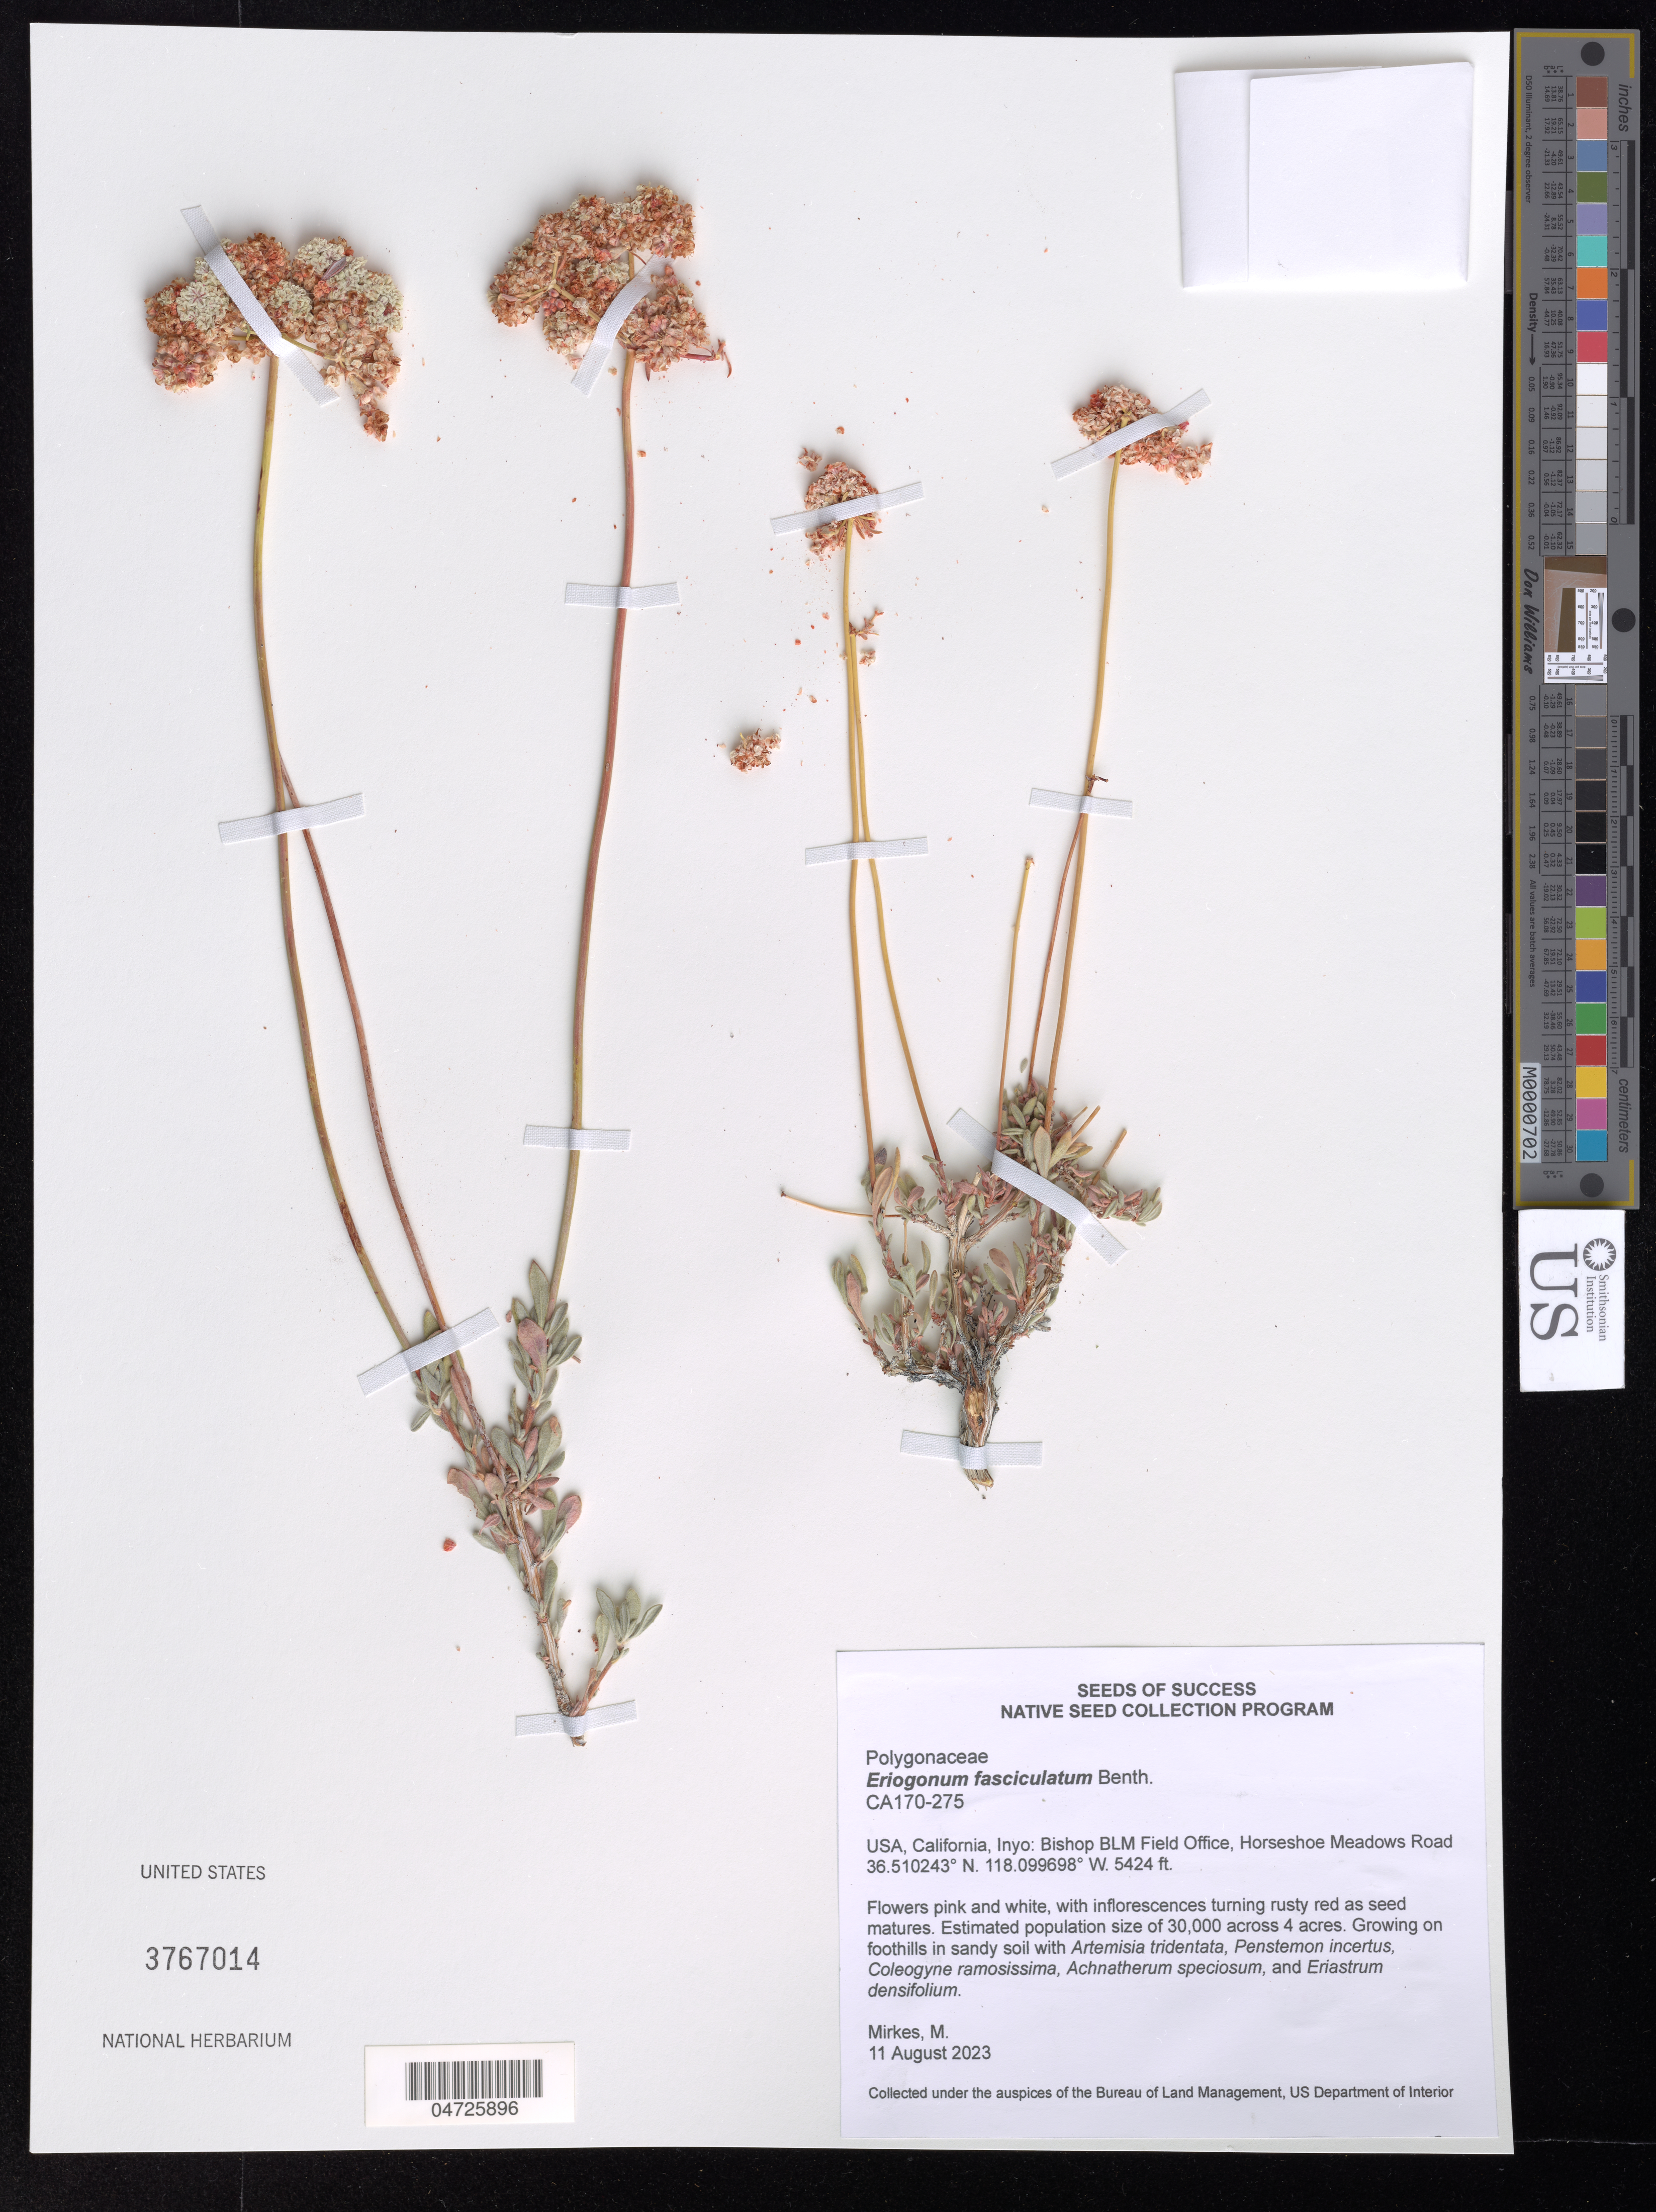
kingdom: Plantae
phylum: Tracheophyta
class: Magnoliopsida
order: Caryophyllales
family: Polygonaceae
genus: Eriogonum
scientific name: Eriogonum fasciculatum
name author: Benth.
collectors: M. Mirkes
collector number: CA170-275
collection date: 2023-08-11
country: United States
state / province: California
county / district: Inyo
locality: Inyo: Bishop BLM Field Office, Horseshoe Meadows Road.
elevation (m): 1653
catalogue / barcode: US 3767014